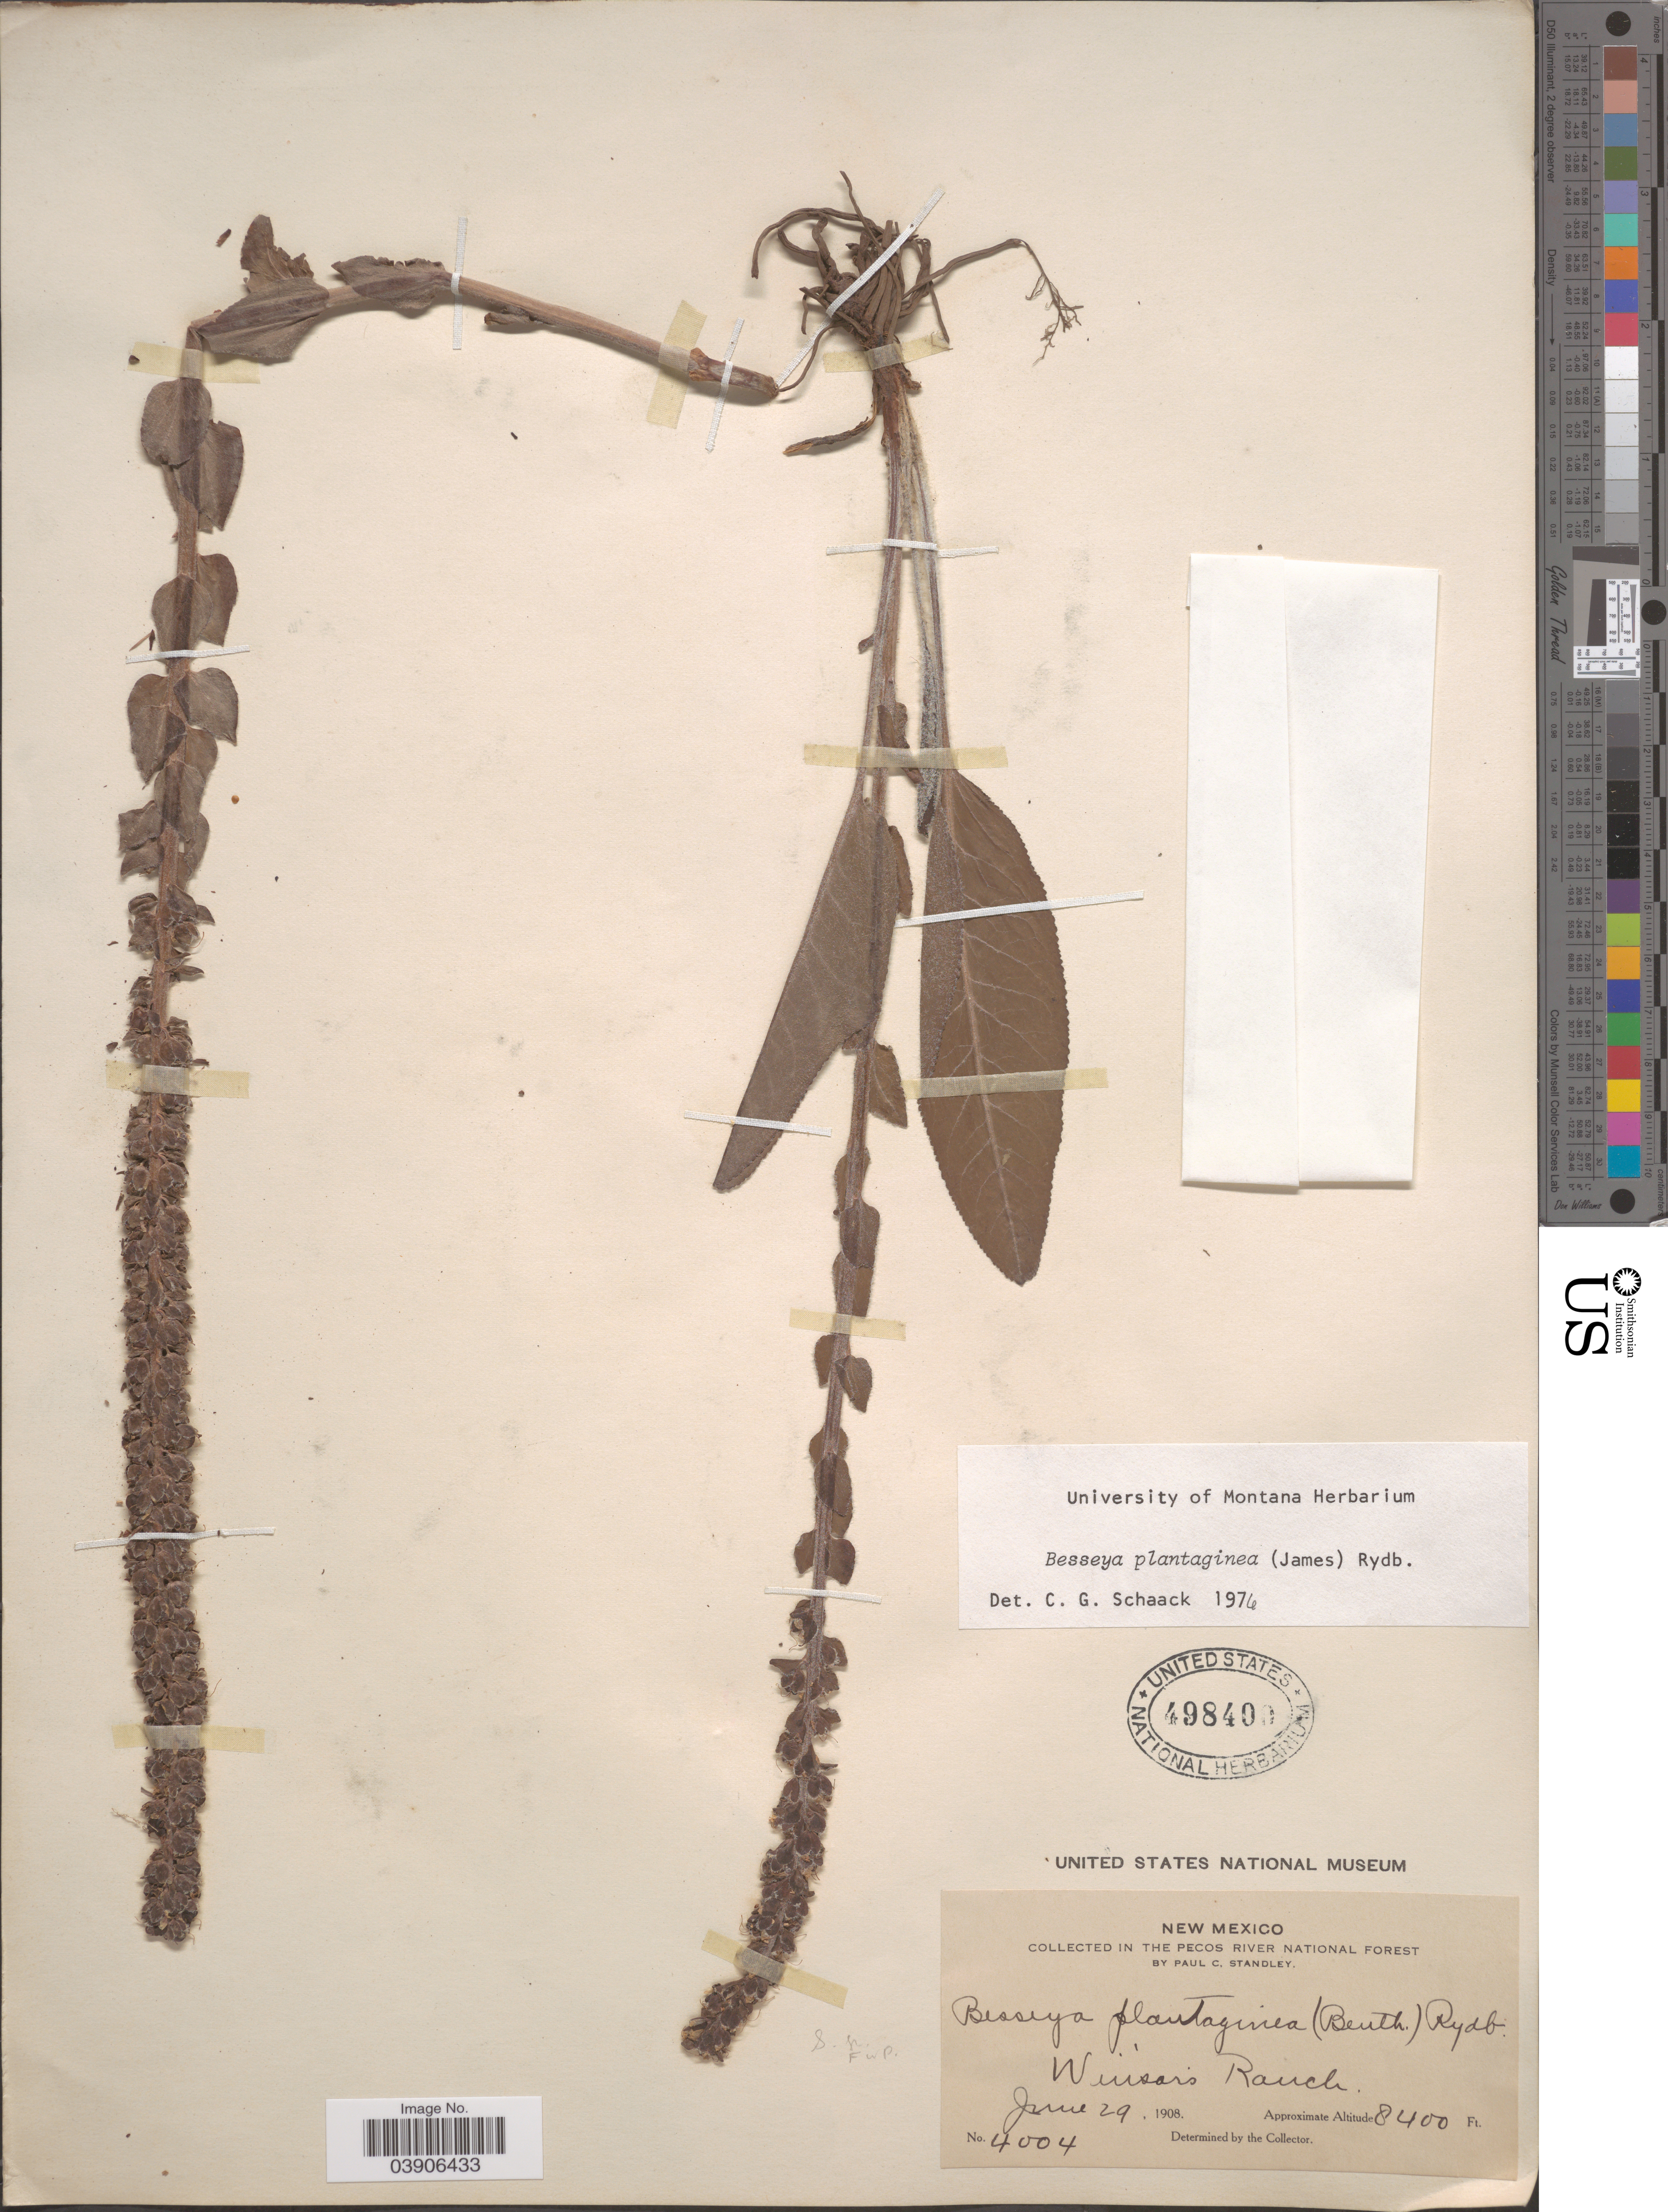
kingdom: Plantae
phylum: Tracheophyta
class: Magnoliopsida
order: Lamiales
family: Plantaginaceae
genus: Synthyris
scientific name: Synthyris plantaginea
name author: (E. James) Benth.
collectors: P. C. Standley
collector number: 4004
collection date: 1908-06-29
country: United States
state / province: New Mexico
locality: In the Pecos River National Forest. Winsor's Ranch.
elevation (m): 2560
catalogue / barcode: US 498400